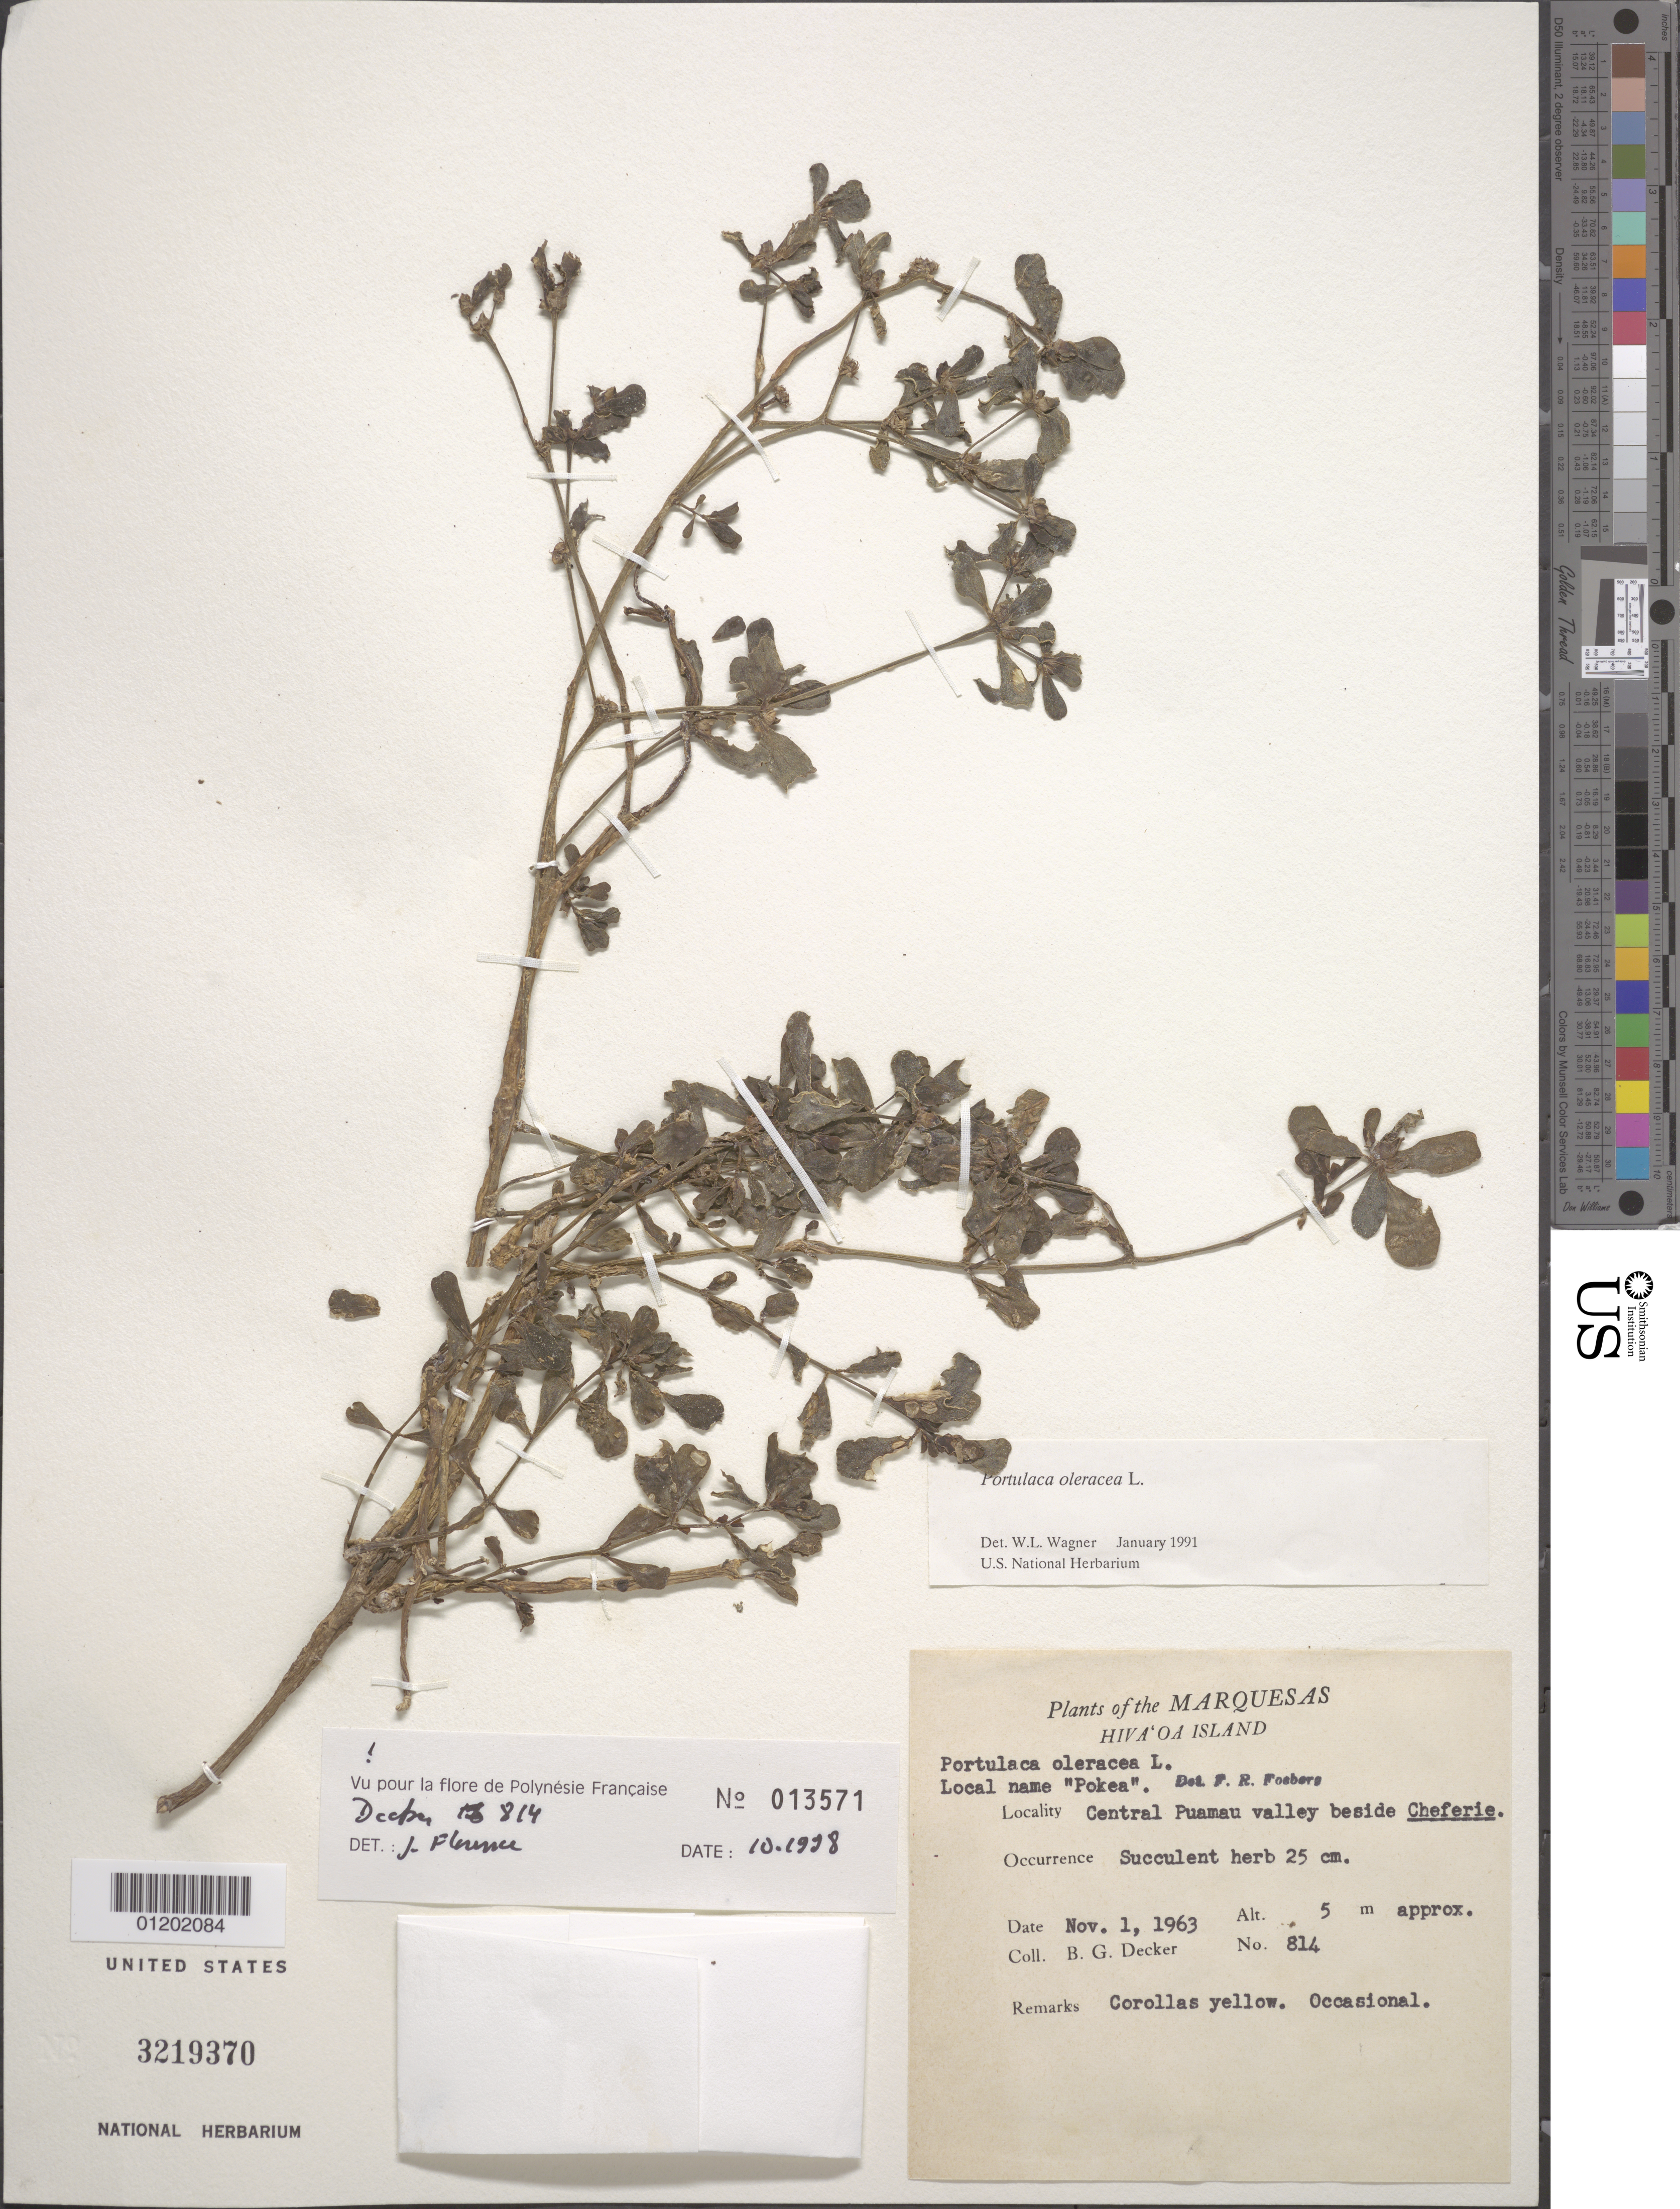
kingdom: Plantae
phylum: Tracheophyta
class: Magnoliopsida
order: Caryophyllales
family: Portulacaceae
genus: Portulaca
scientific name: Portulaca oleracea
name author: L.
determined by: Wagner, W. L., (BOT), Smithsonian Institution - National Museum of Natural History (UNITED STATES)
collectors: B. G. Decker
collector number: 814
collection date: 1963-11-01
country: French Polynesia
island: Hiva Oa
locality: central Puamau Valley beside Cheferie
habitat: Occasional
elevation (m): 5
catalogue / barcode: US 3219370